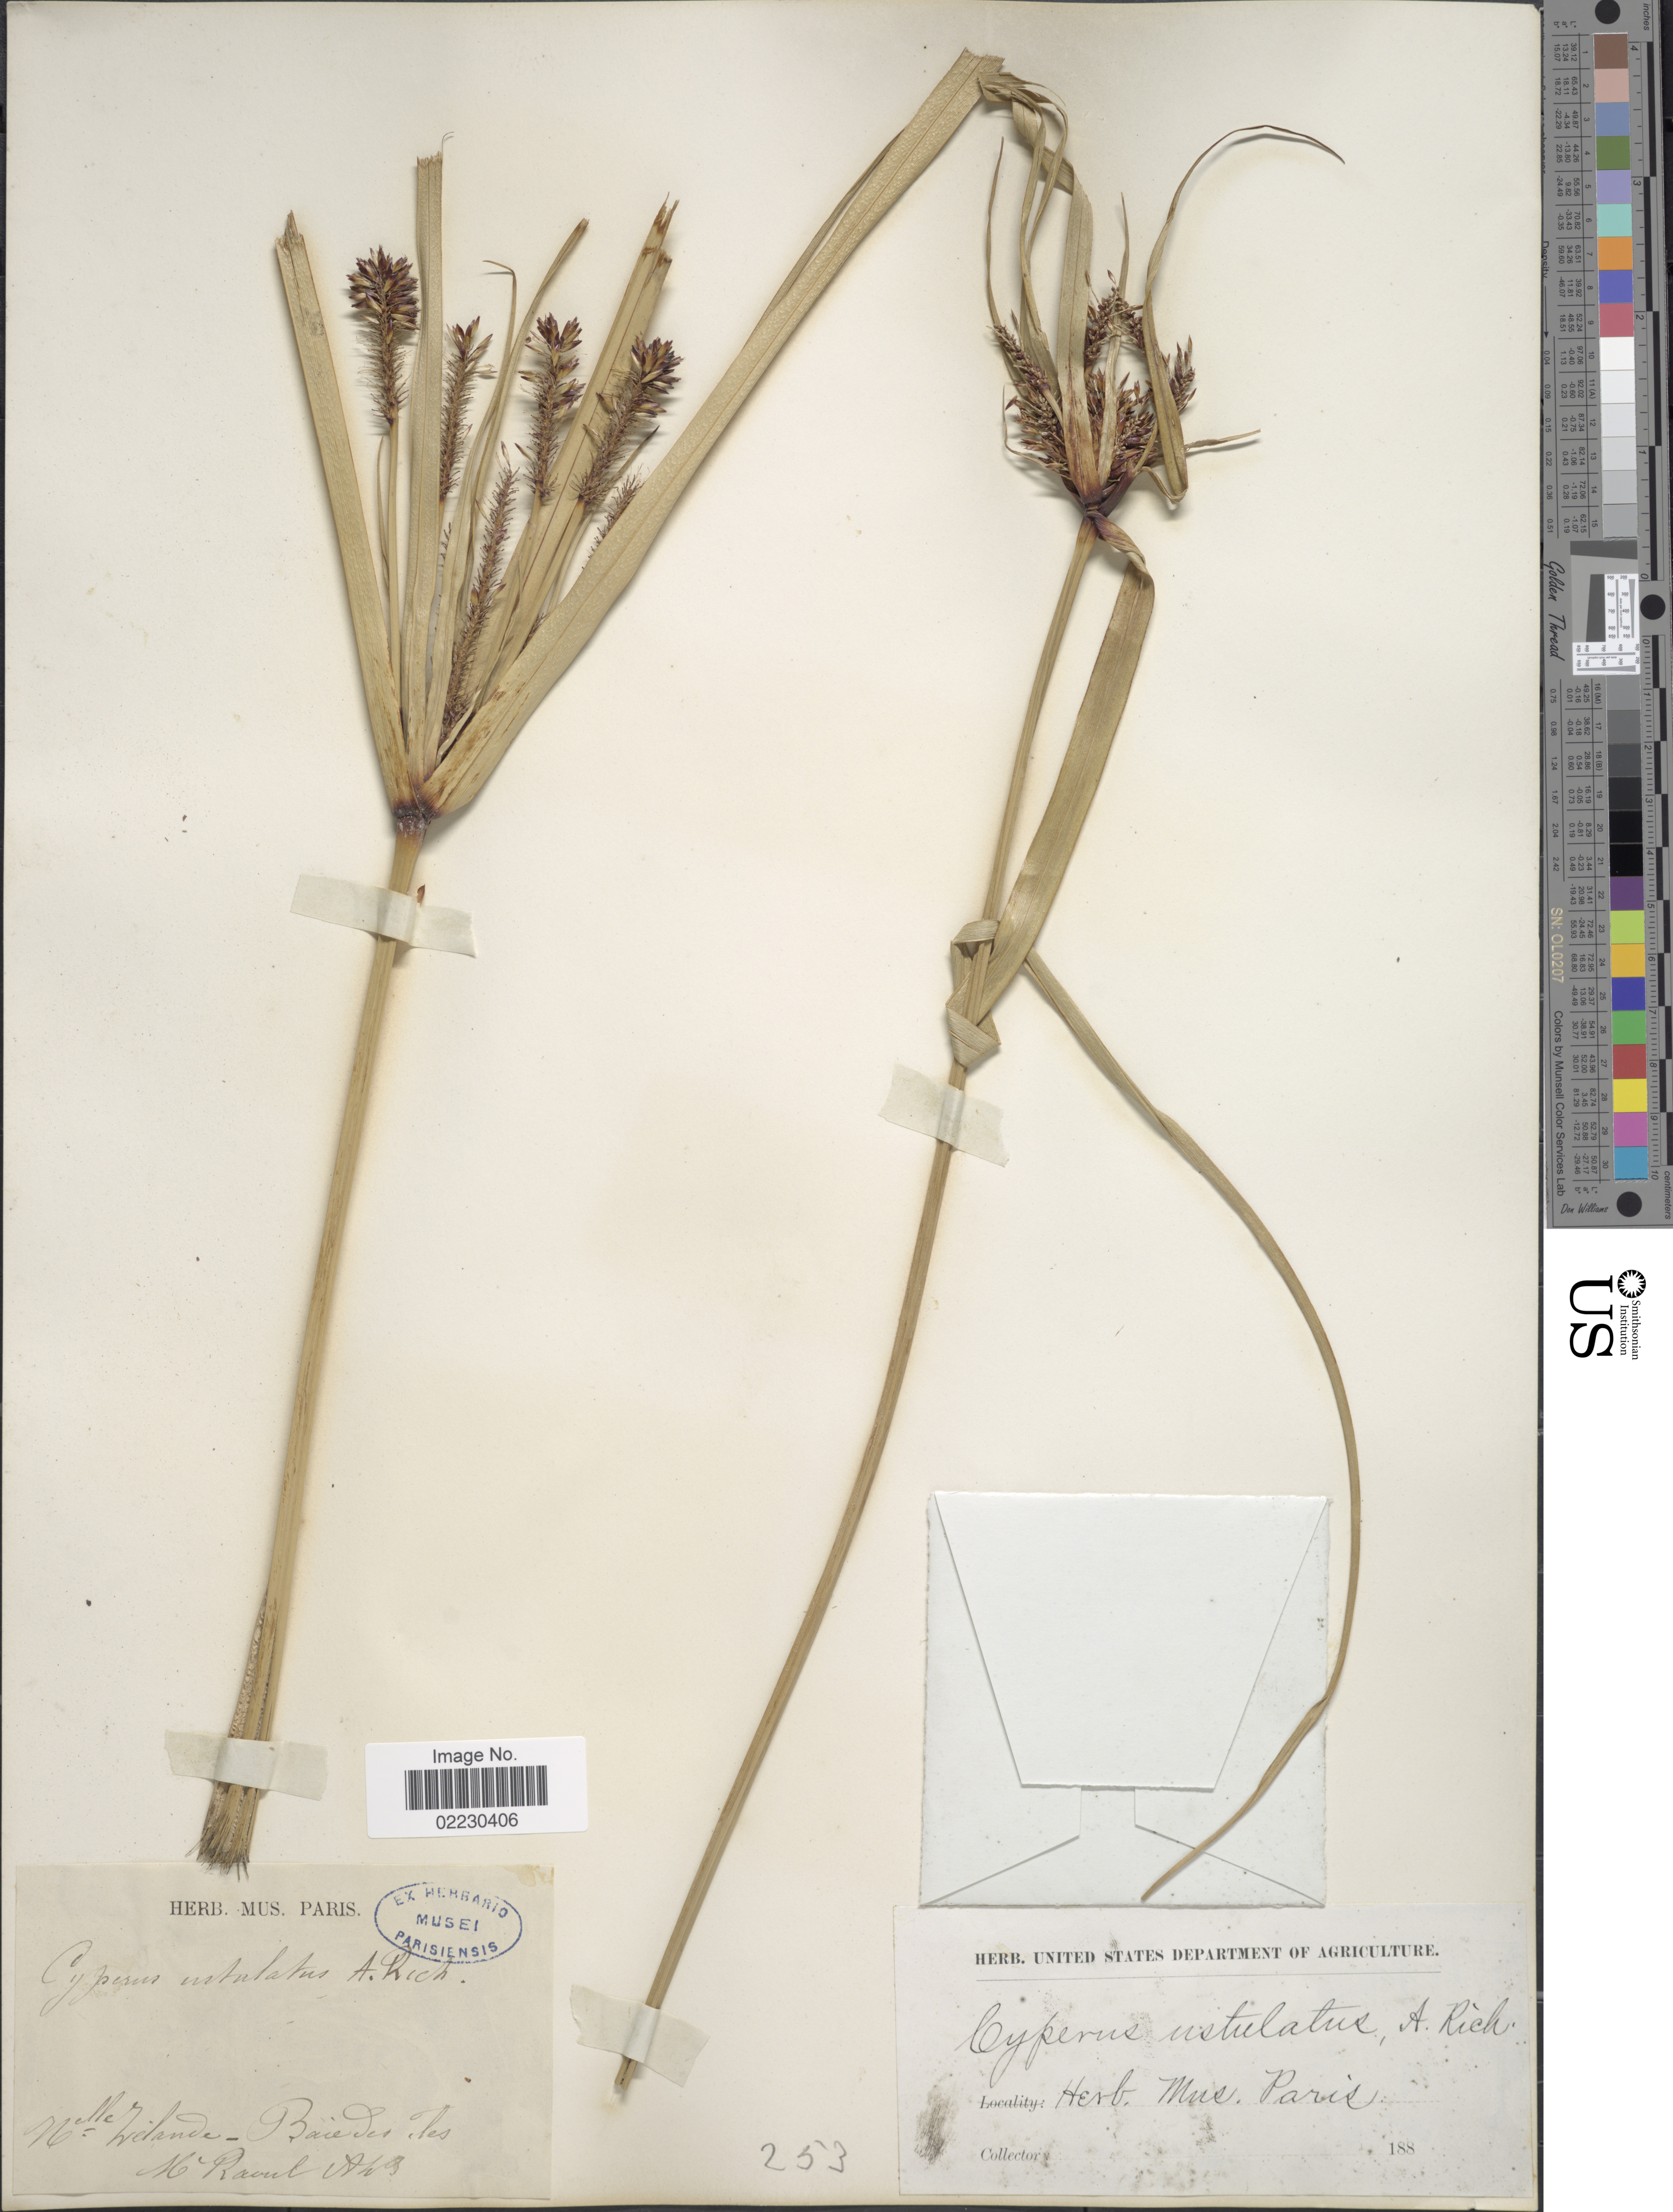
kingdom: Plantae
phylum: Tracheophyta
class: Liliopsida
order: Poales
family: Cyperaceae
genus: Cyperus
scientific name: Cyperus ustulatus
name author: A. Rich.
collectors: M. Raoul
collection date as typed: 188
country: New Zealand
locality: Baie der iles [Bay of Islands]